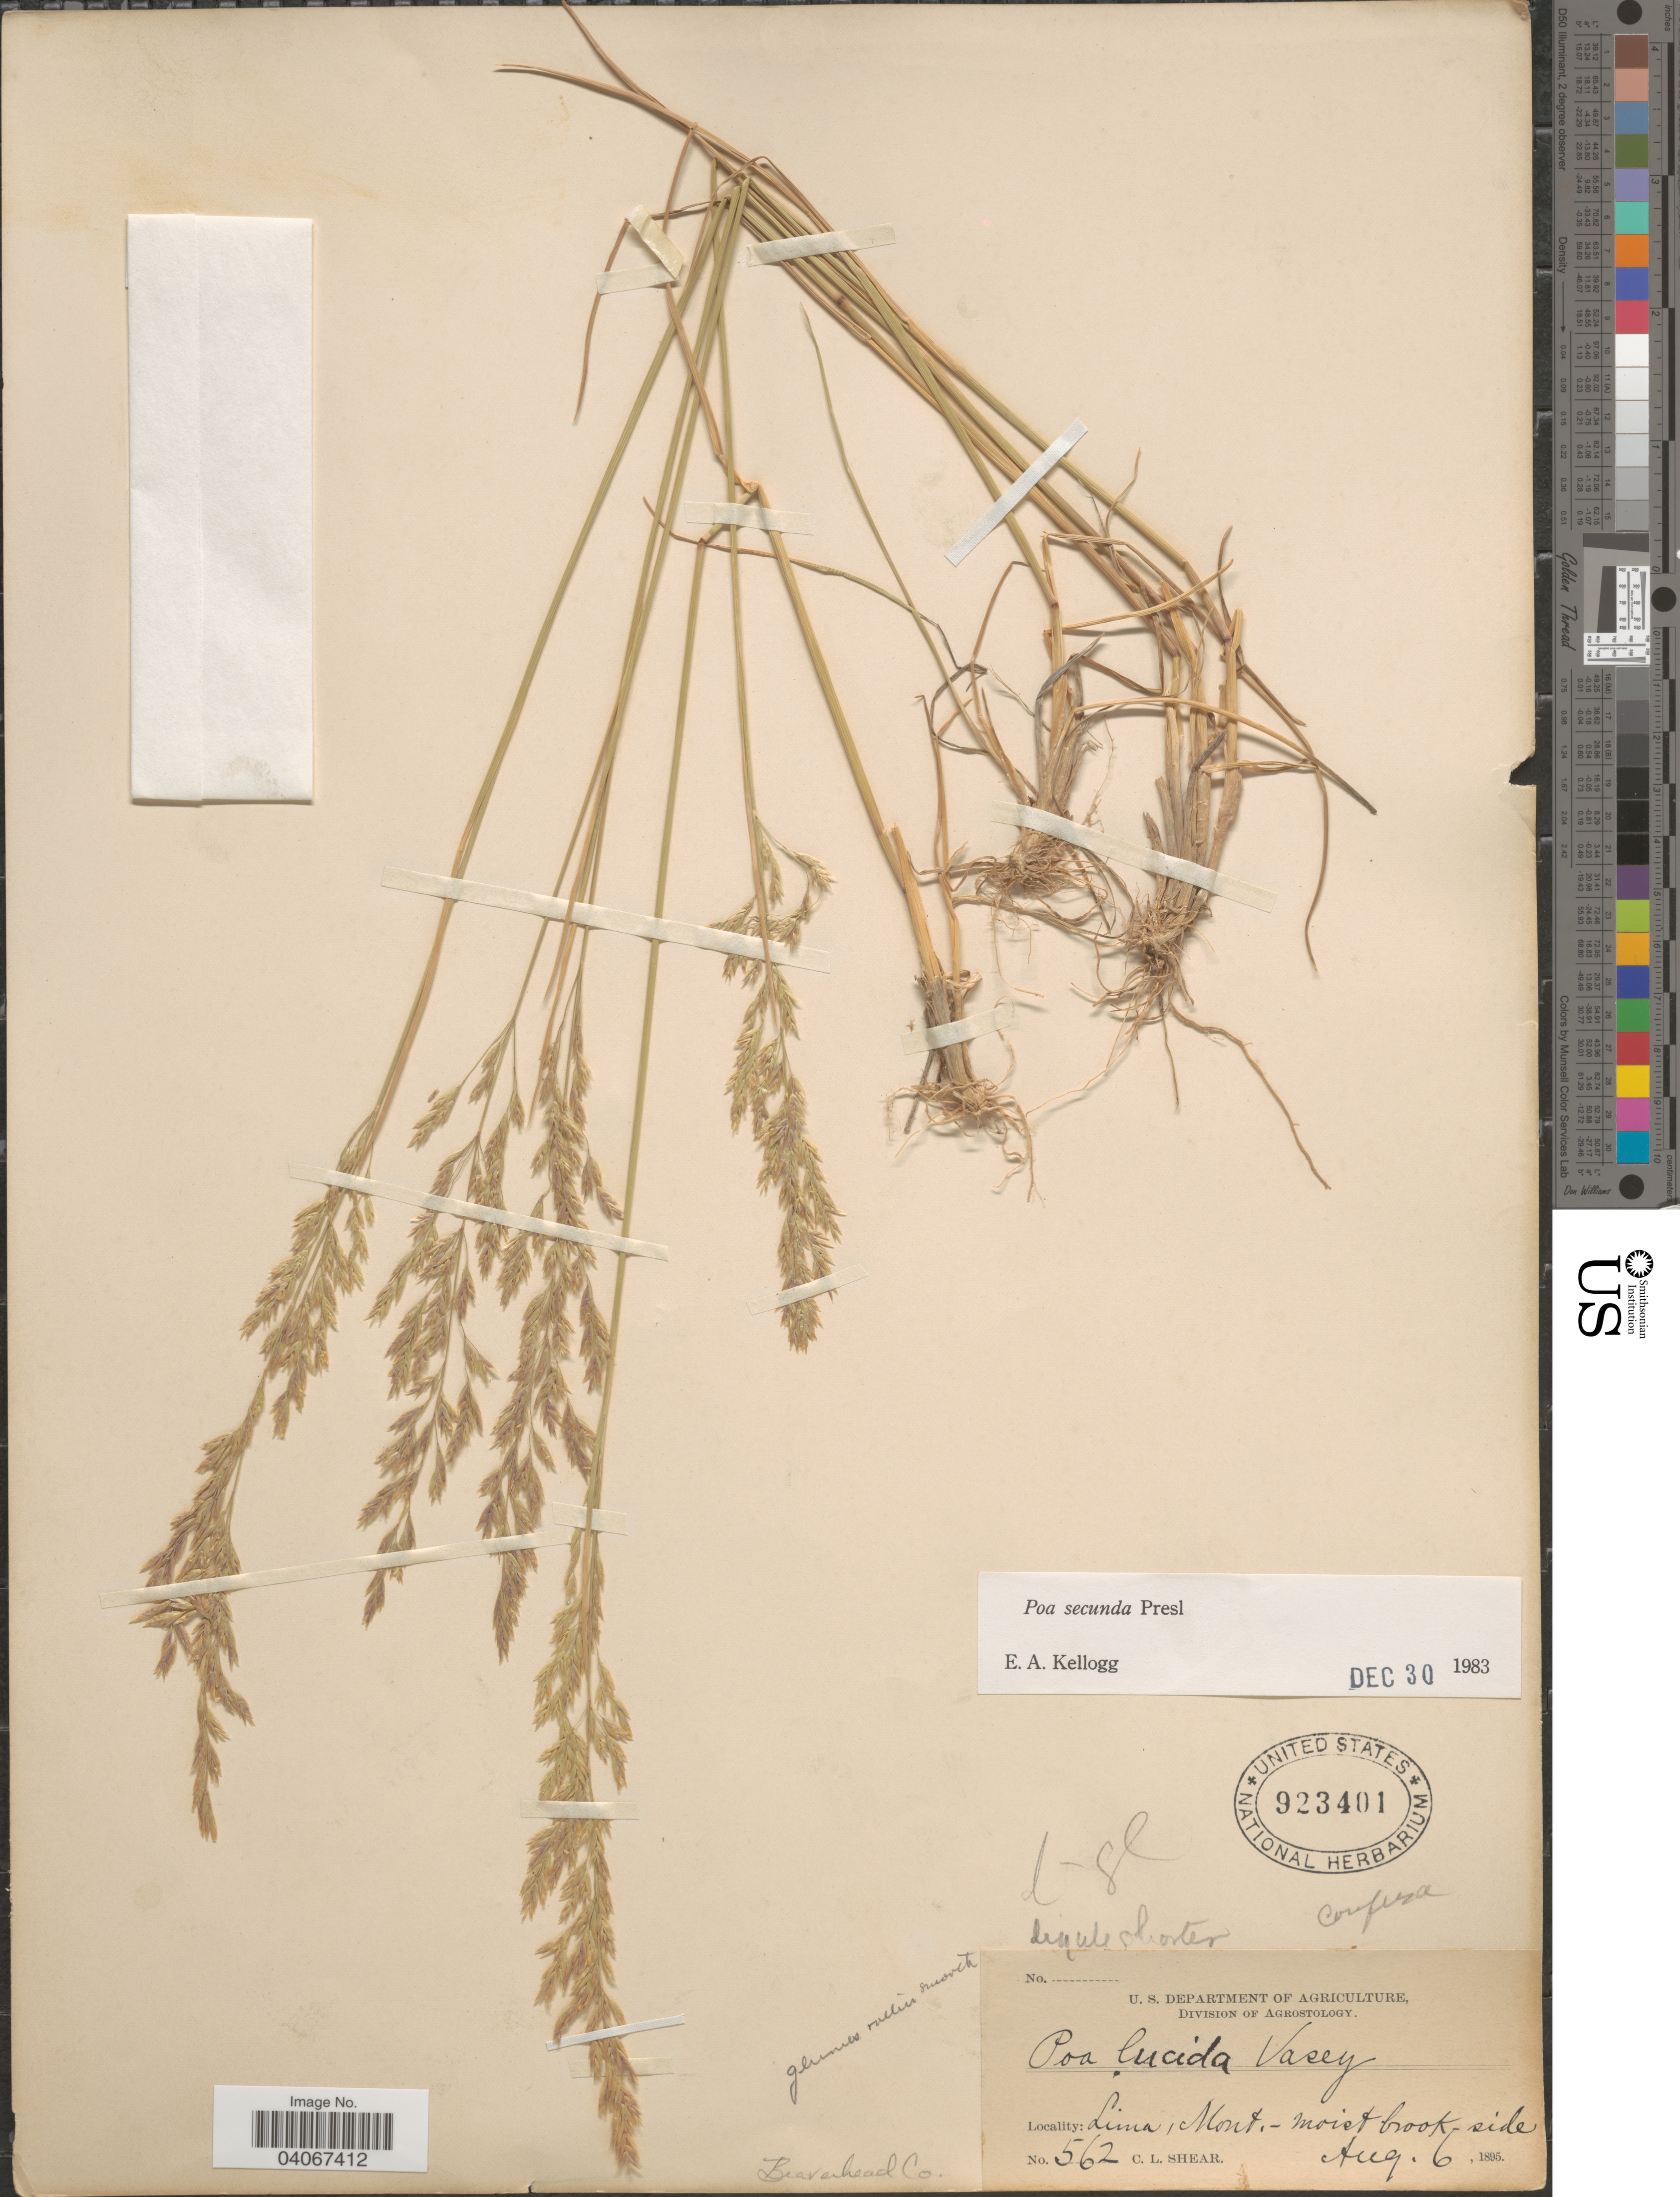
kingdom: Plantae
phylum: Tracheophyta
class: Liliopsida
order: Poales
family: Poaceae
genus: Poa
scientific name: Poa secunda subsp. secunda var. secunda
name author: J. Presl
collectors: C. L. Shear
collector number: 562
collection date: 1895-08-06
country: United States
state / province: Montana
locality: Beaverhead Co. Lima.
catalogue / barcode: US 923401